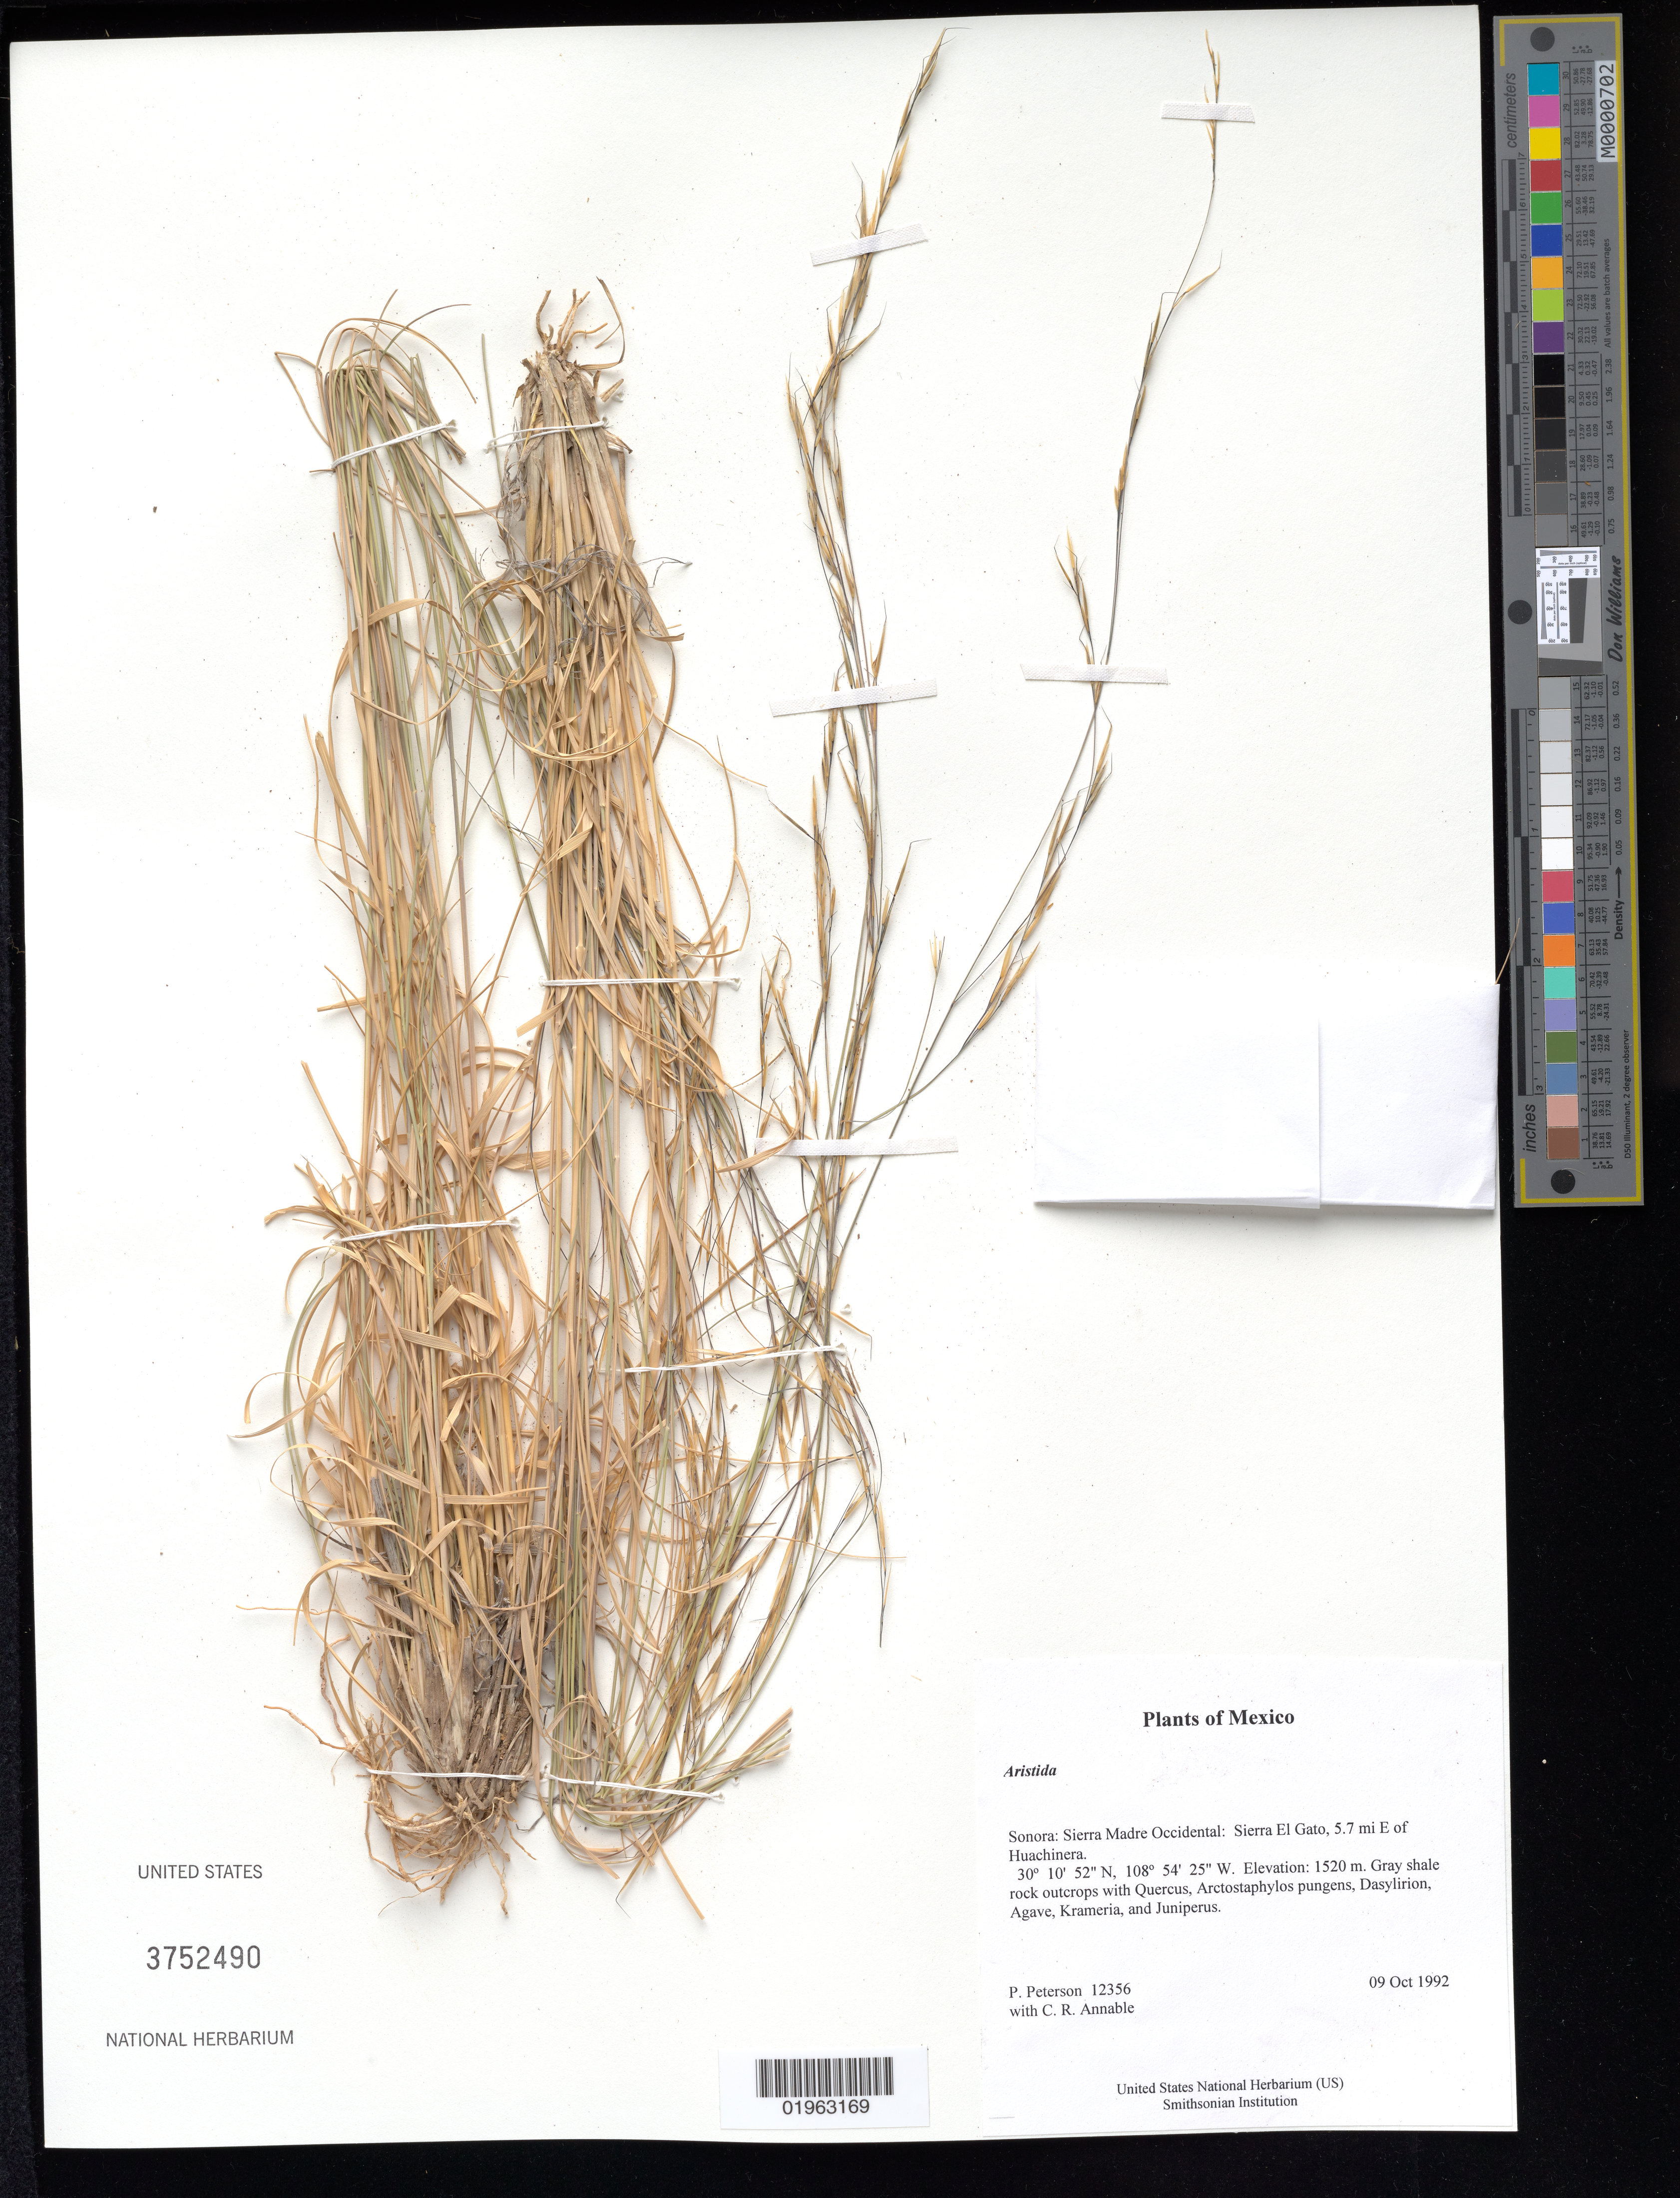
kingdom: Plantae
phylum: Tracheophyta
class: Liliopsida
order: Poales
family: Poaceae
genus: Aristida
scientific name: Aristida sp.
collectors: P. M. Peterson & C. R. Annable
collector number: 12356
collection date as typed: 09 Oct 1992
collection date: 1992-10-09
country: Mexico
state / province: Sonora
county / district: Sierra Madre Occidental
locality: Sierra El Gato, 5.7 mi E of Huachinera.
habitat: Gray shale rock outcrops with Quercus, Arctostaphylos pungens, Dasylirion, Agave, Krameria, and Juniperus.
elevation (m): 1520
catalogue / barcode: US 3752490